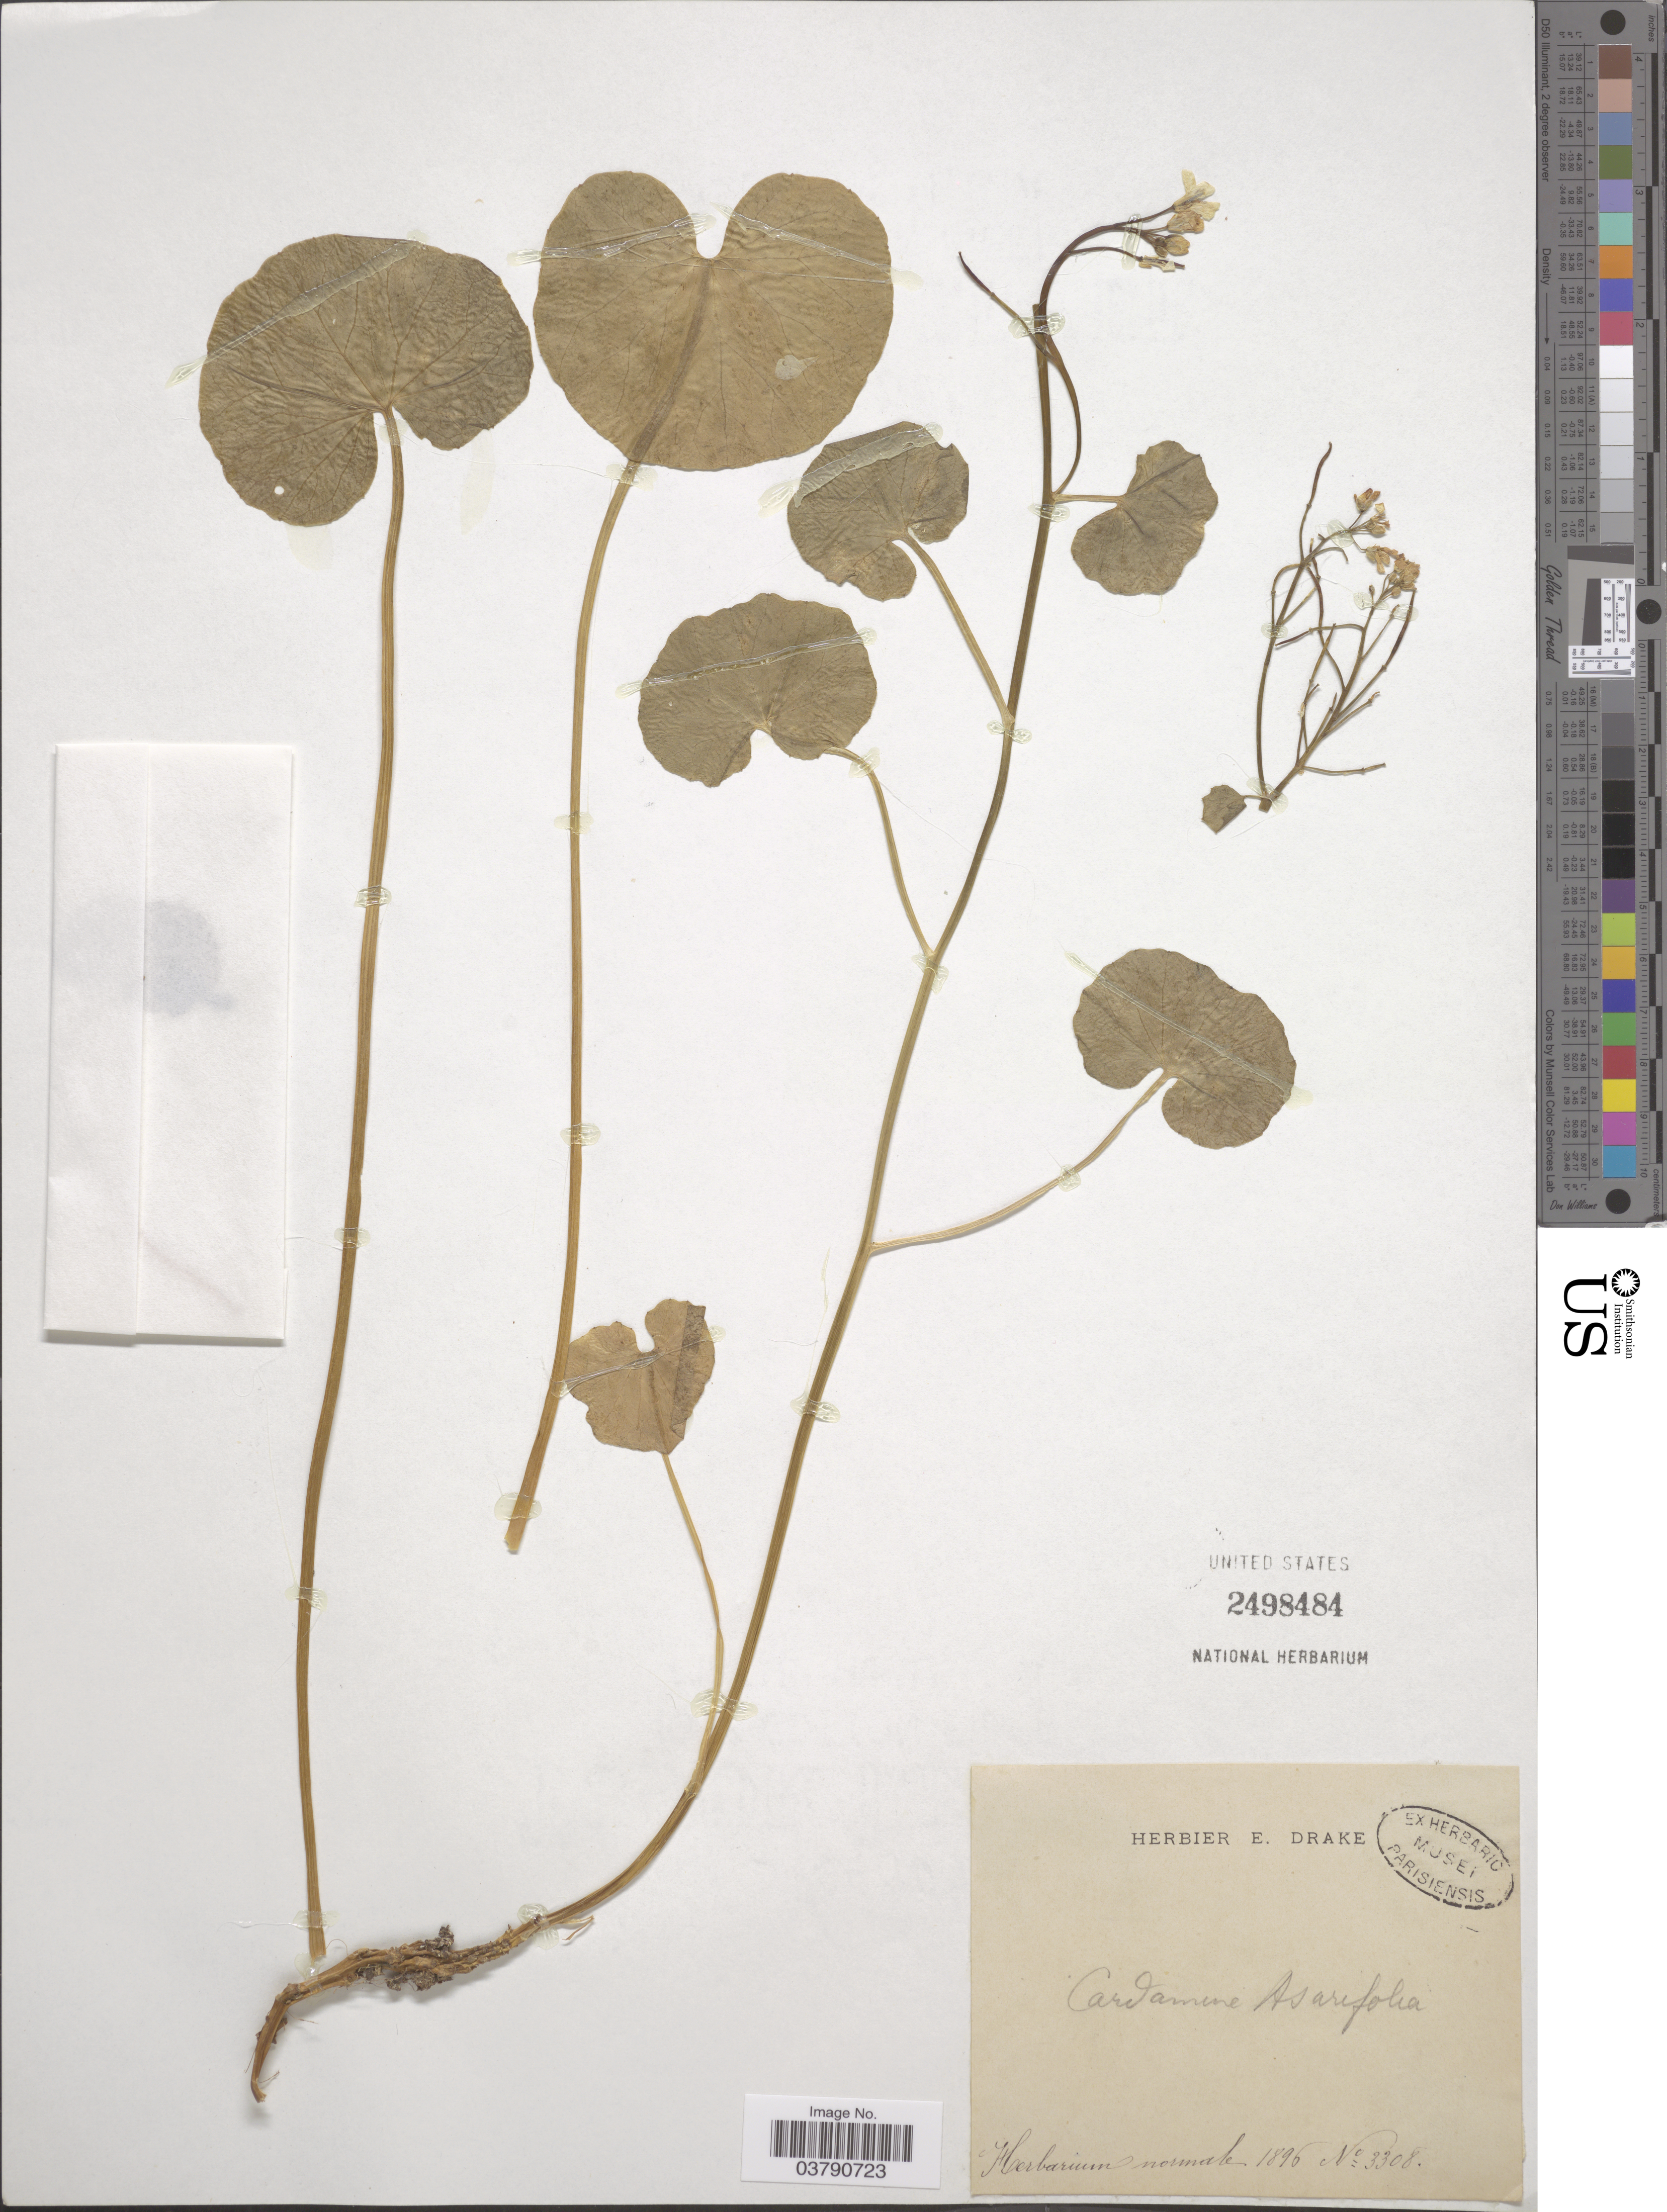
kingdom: Plantae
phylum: Tracheophyta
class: Magnoliopsida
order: Brassicales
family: Brassicaceae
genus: Cardamine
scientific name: Cardamine asarifolia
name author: L.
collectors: ex herb. E. Drake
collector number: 3308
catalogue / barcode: US 2498484